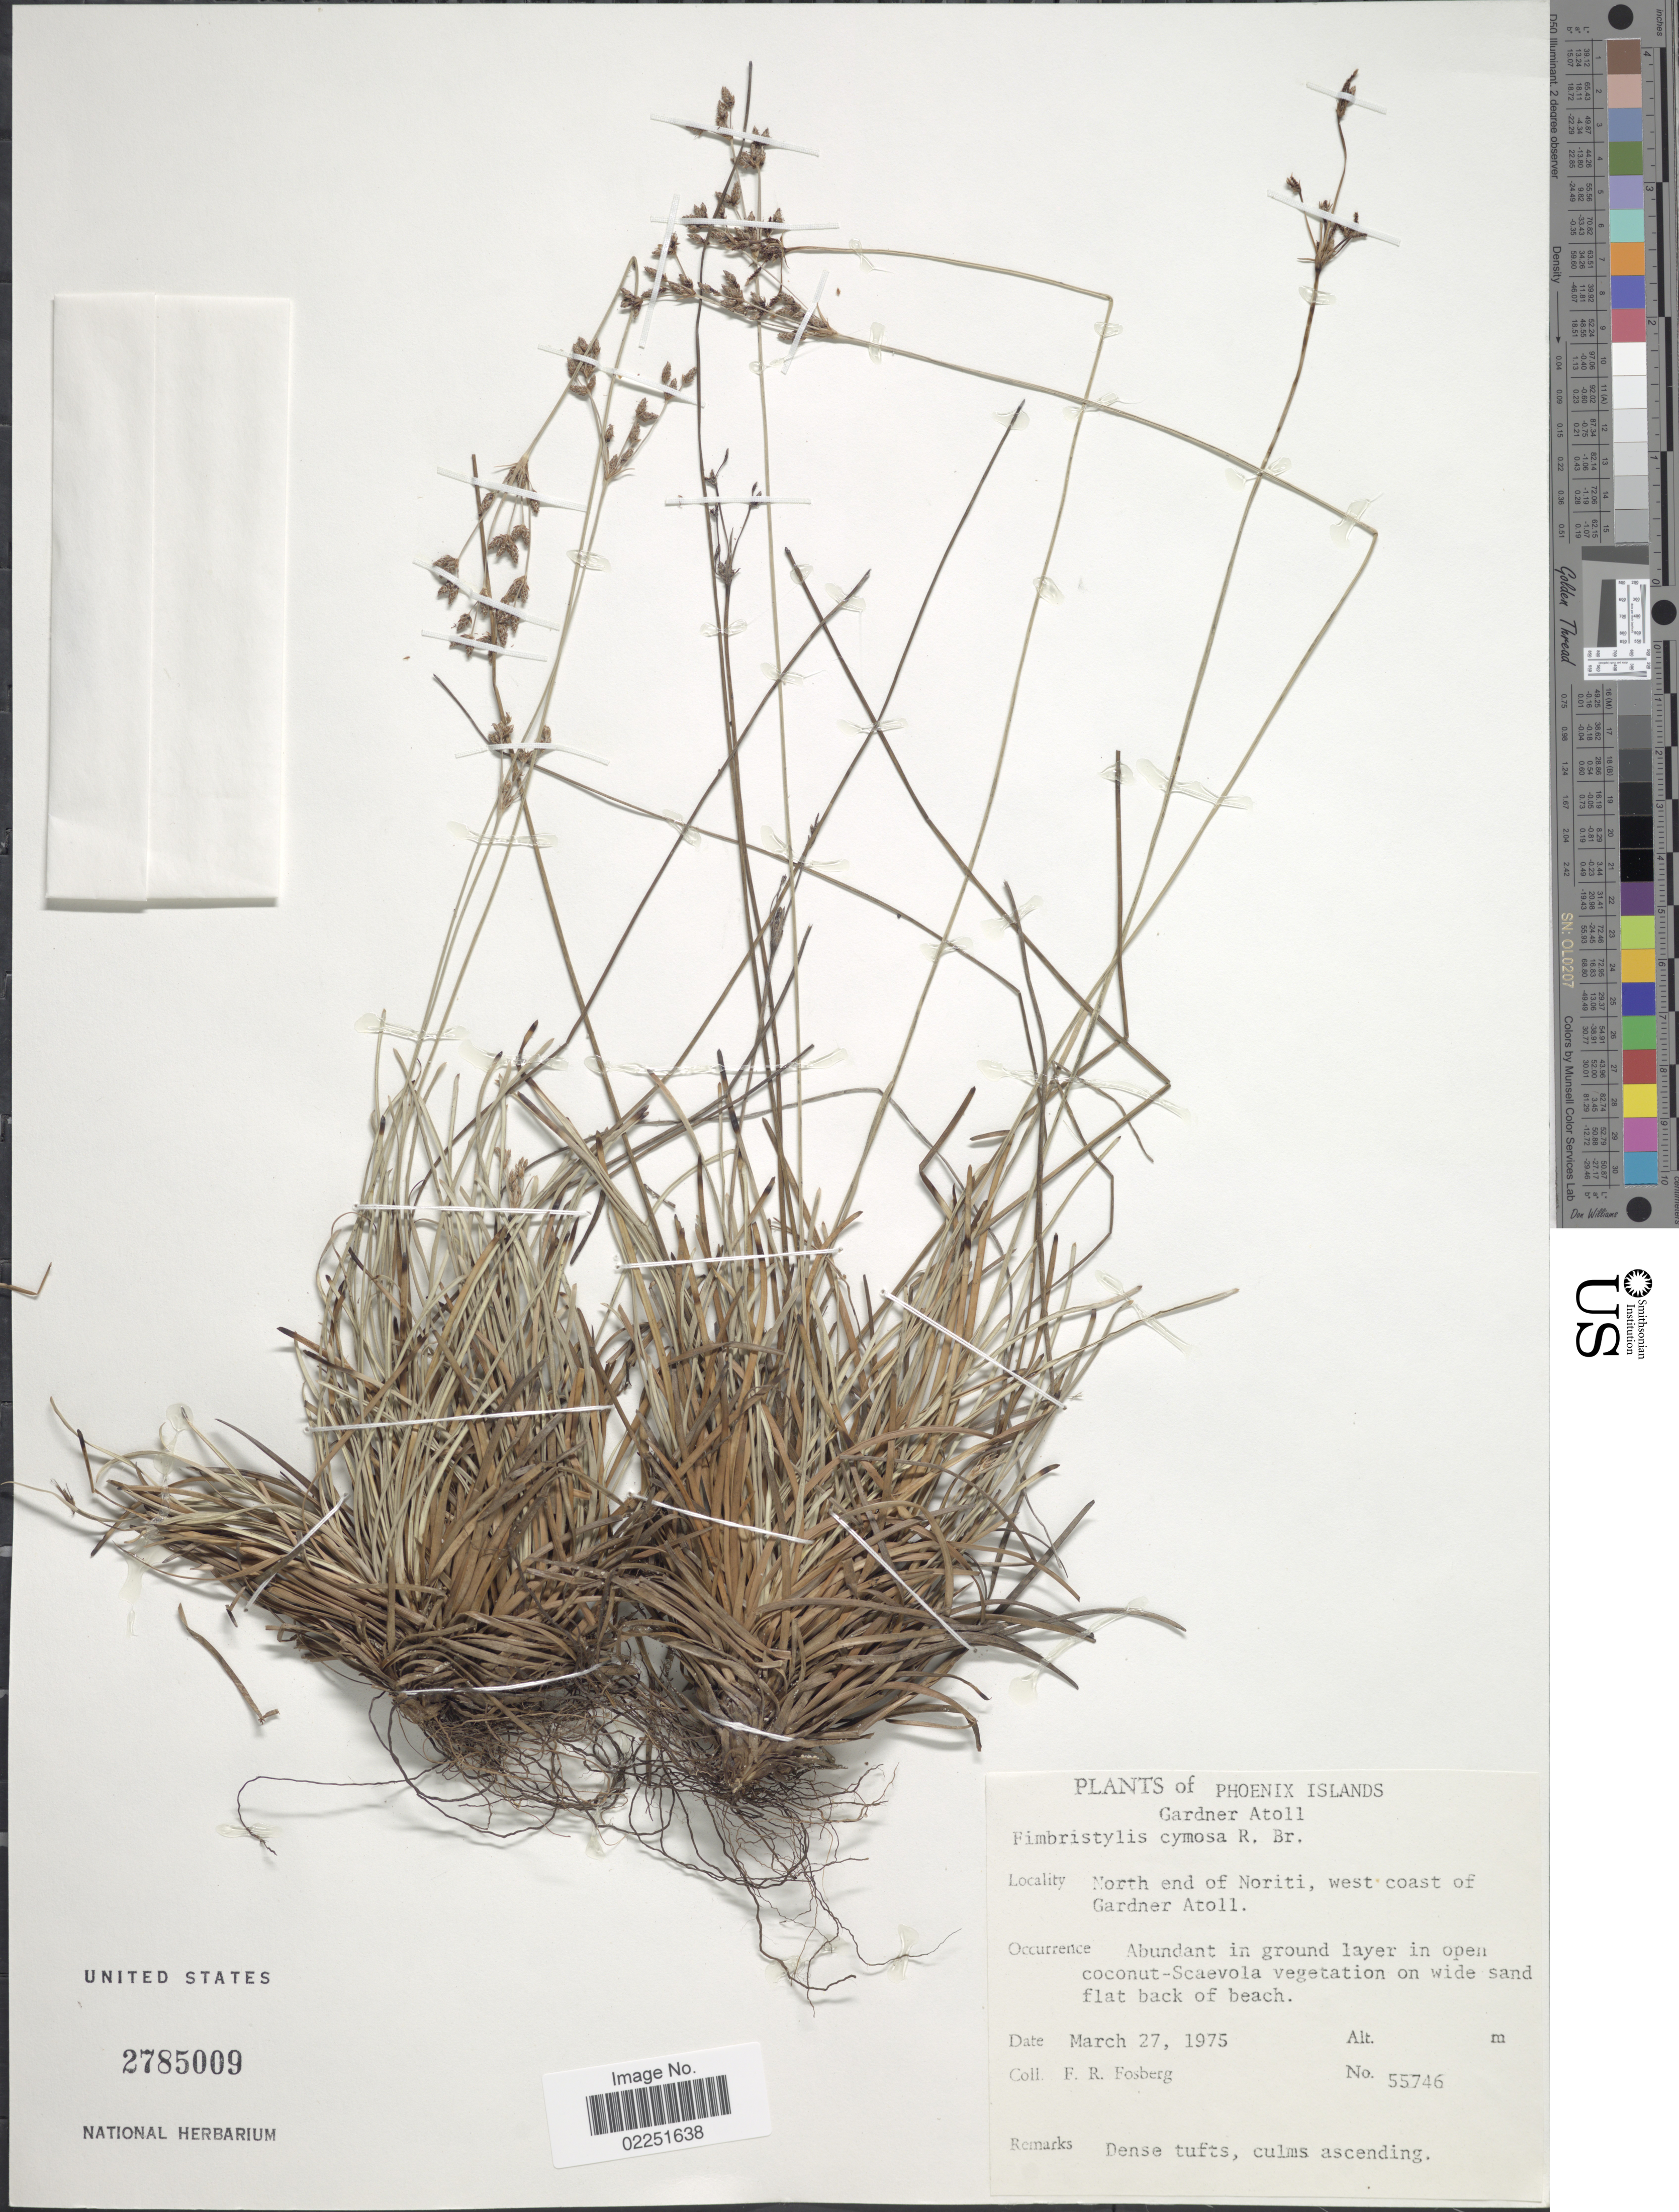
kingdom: Plantae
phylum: Tracheophyta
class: Liliopsida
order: Poales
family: Cyperaceae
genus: Fimbristylis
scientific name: Fimbristylis cymosa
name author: R. Br.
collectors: F. R. Fosberg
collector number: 55746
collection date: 1975-03-27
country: Kiribati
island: Nikumaroro [Gardner] Atoll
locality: Phoenix Islands, Gardner Atoll. North end of Noriti, west coast of Gardner Atoll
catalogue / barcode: US 2785009